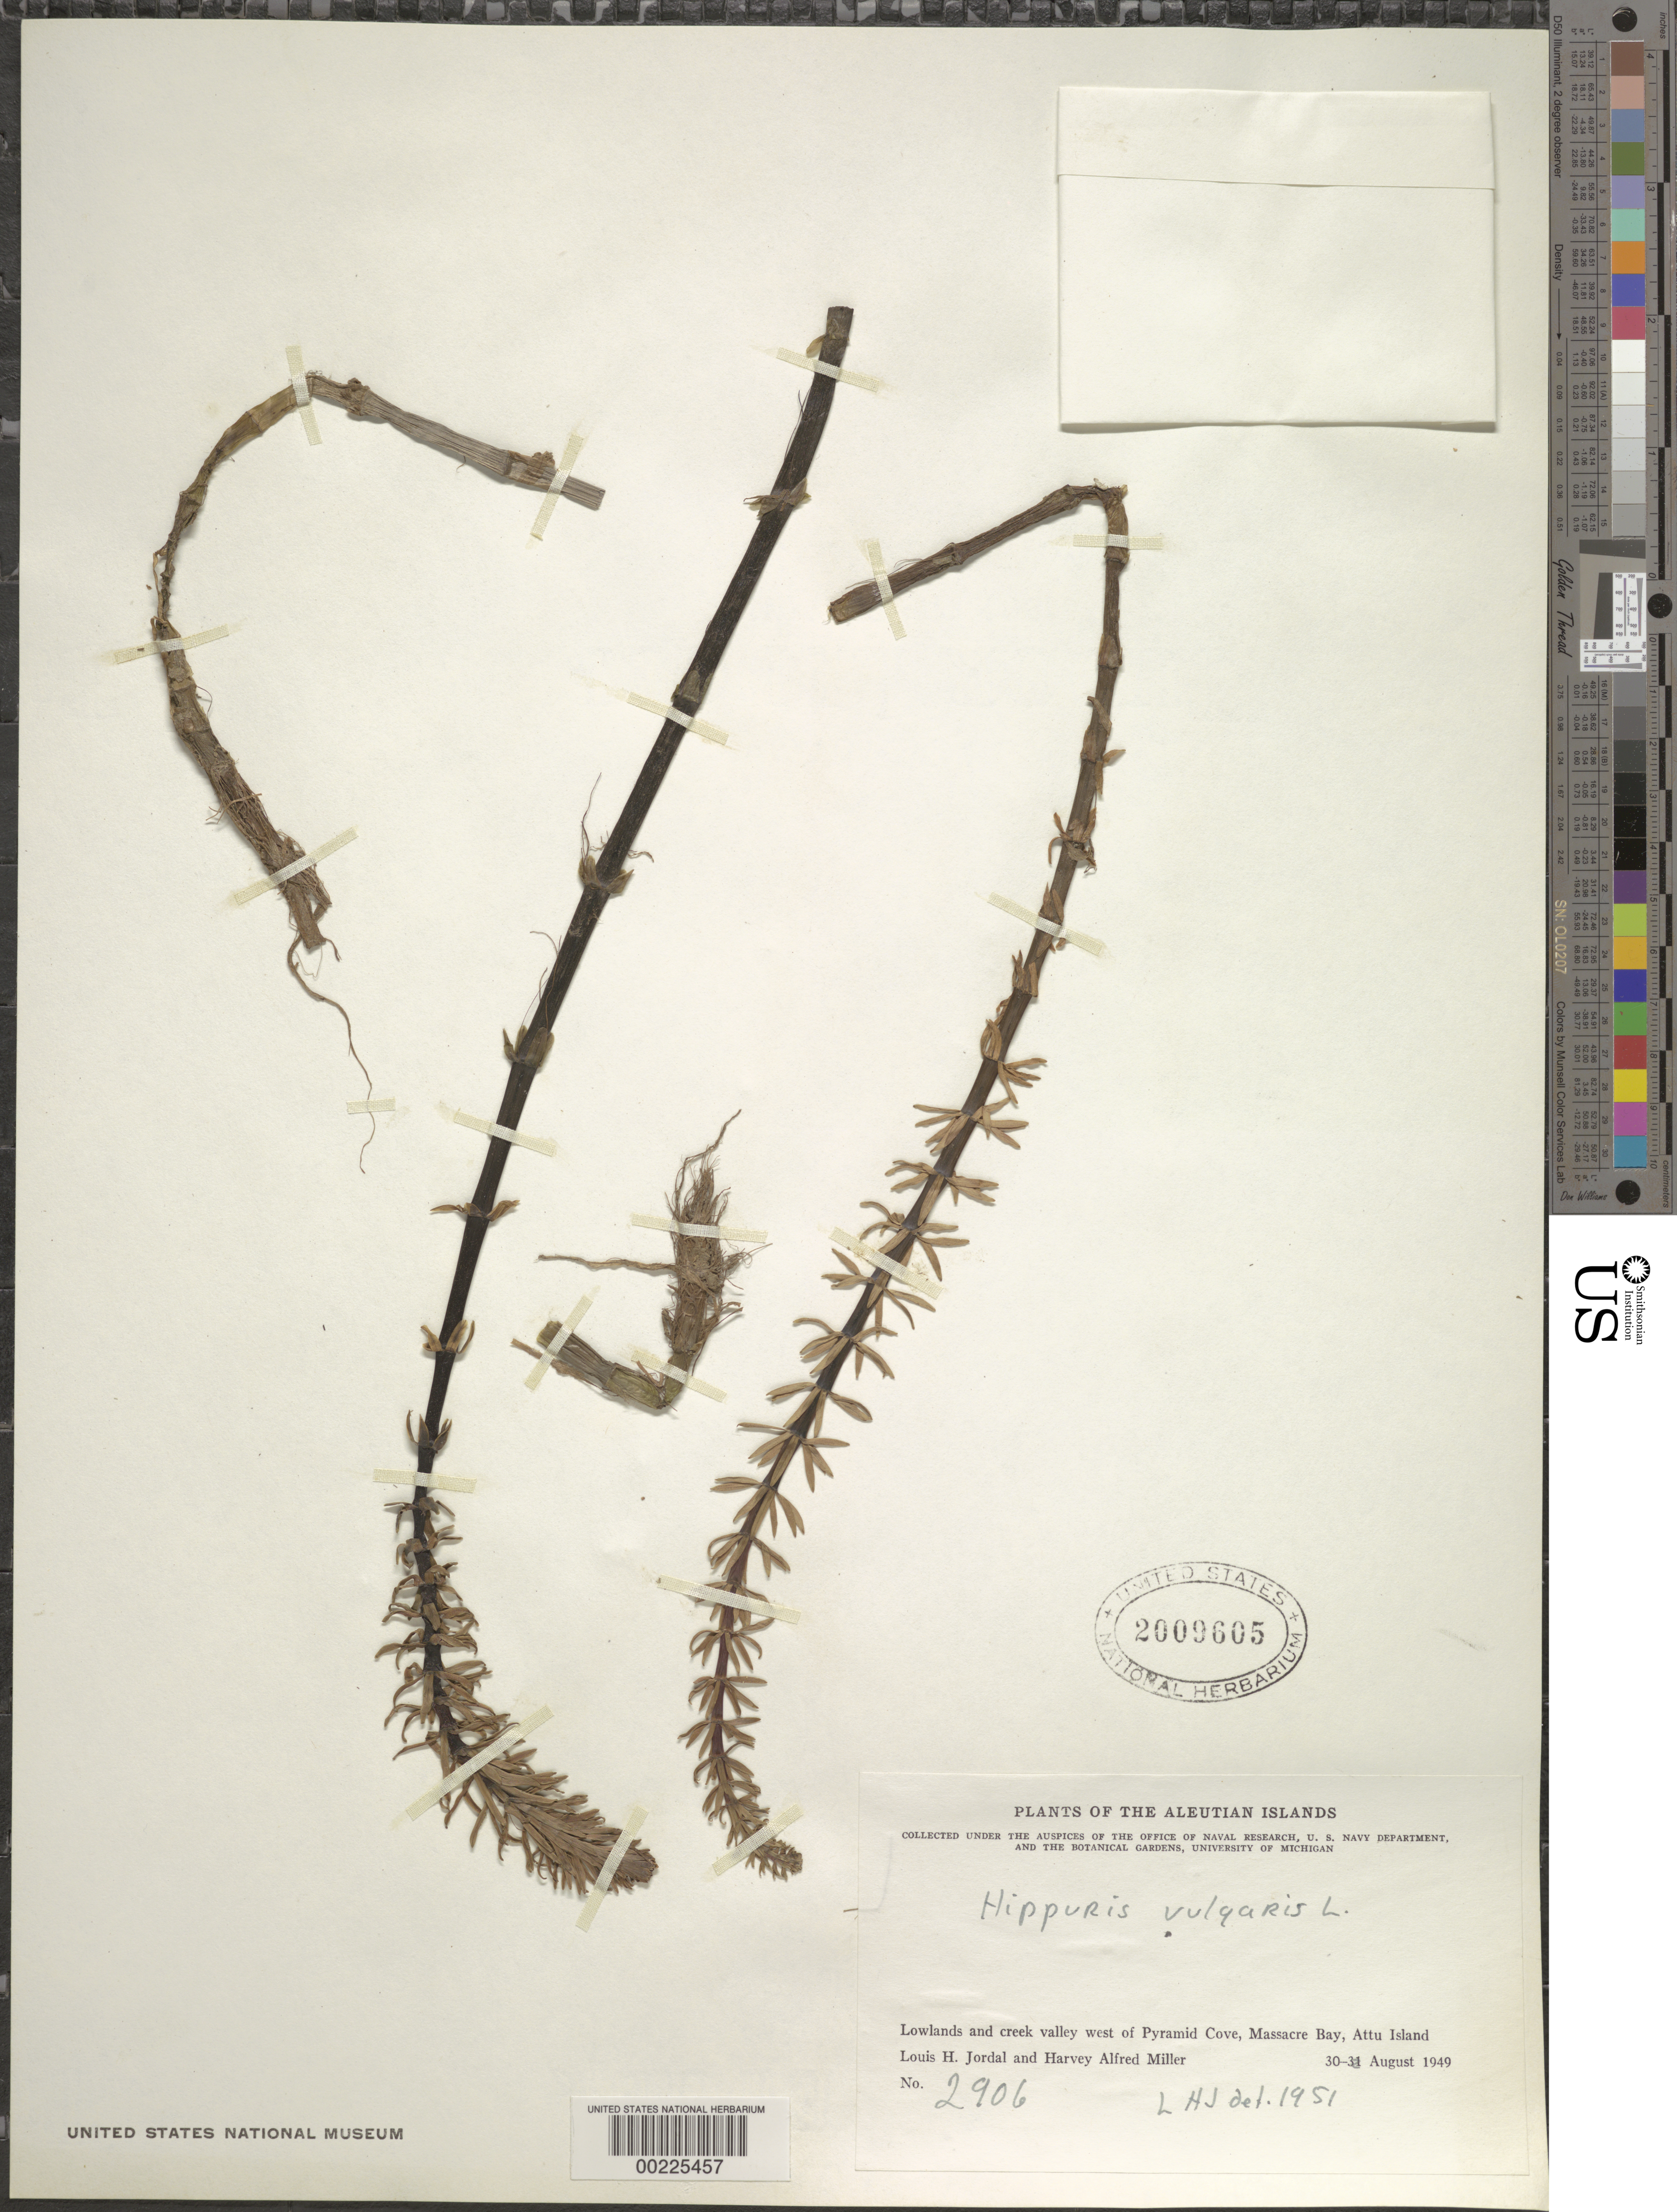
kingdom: Plantae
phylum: Tracheophyta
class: Magnoliopsida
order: Lamiales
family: Plantaginaceae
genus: Hippuris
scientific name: Hippuris vulgaris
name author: L.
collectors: L. Jordal & H. A. Miller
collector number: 2906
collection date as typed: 30 Aug 1949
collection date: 1949-08-30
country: United States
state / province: Alaska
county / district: Aleutians West Census Area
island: Attu Island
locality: Lowlands and creek valley w of pyramid cove, massacre bay, attu island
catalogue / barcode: US 2009605